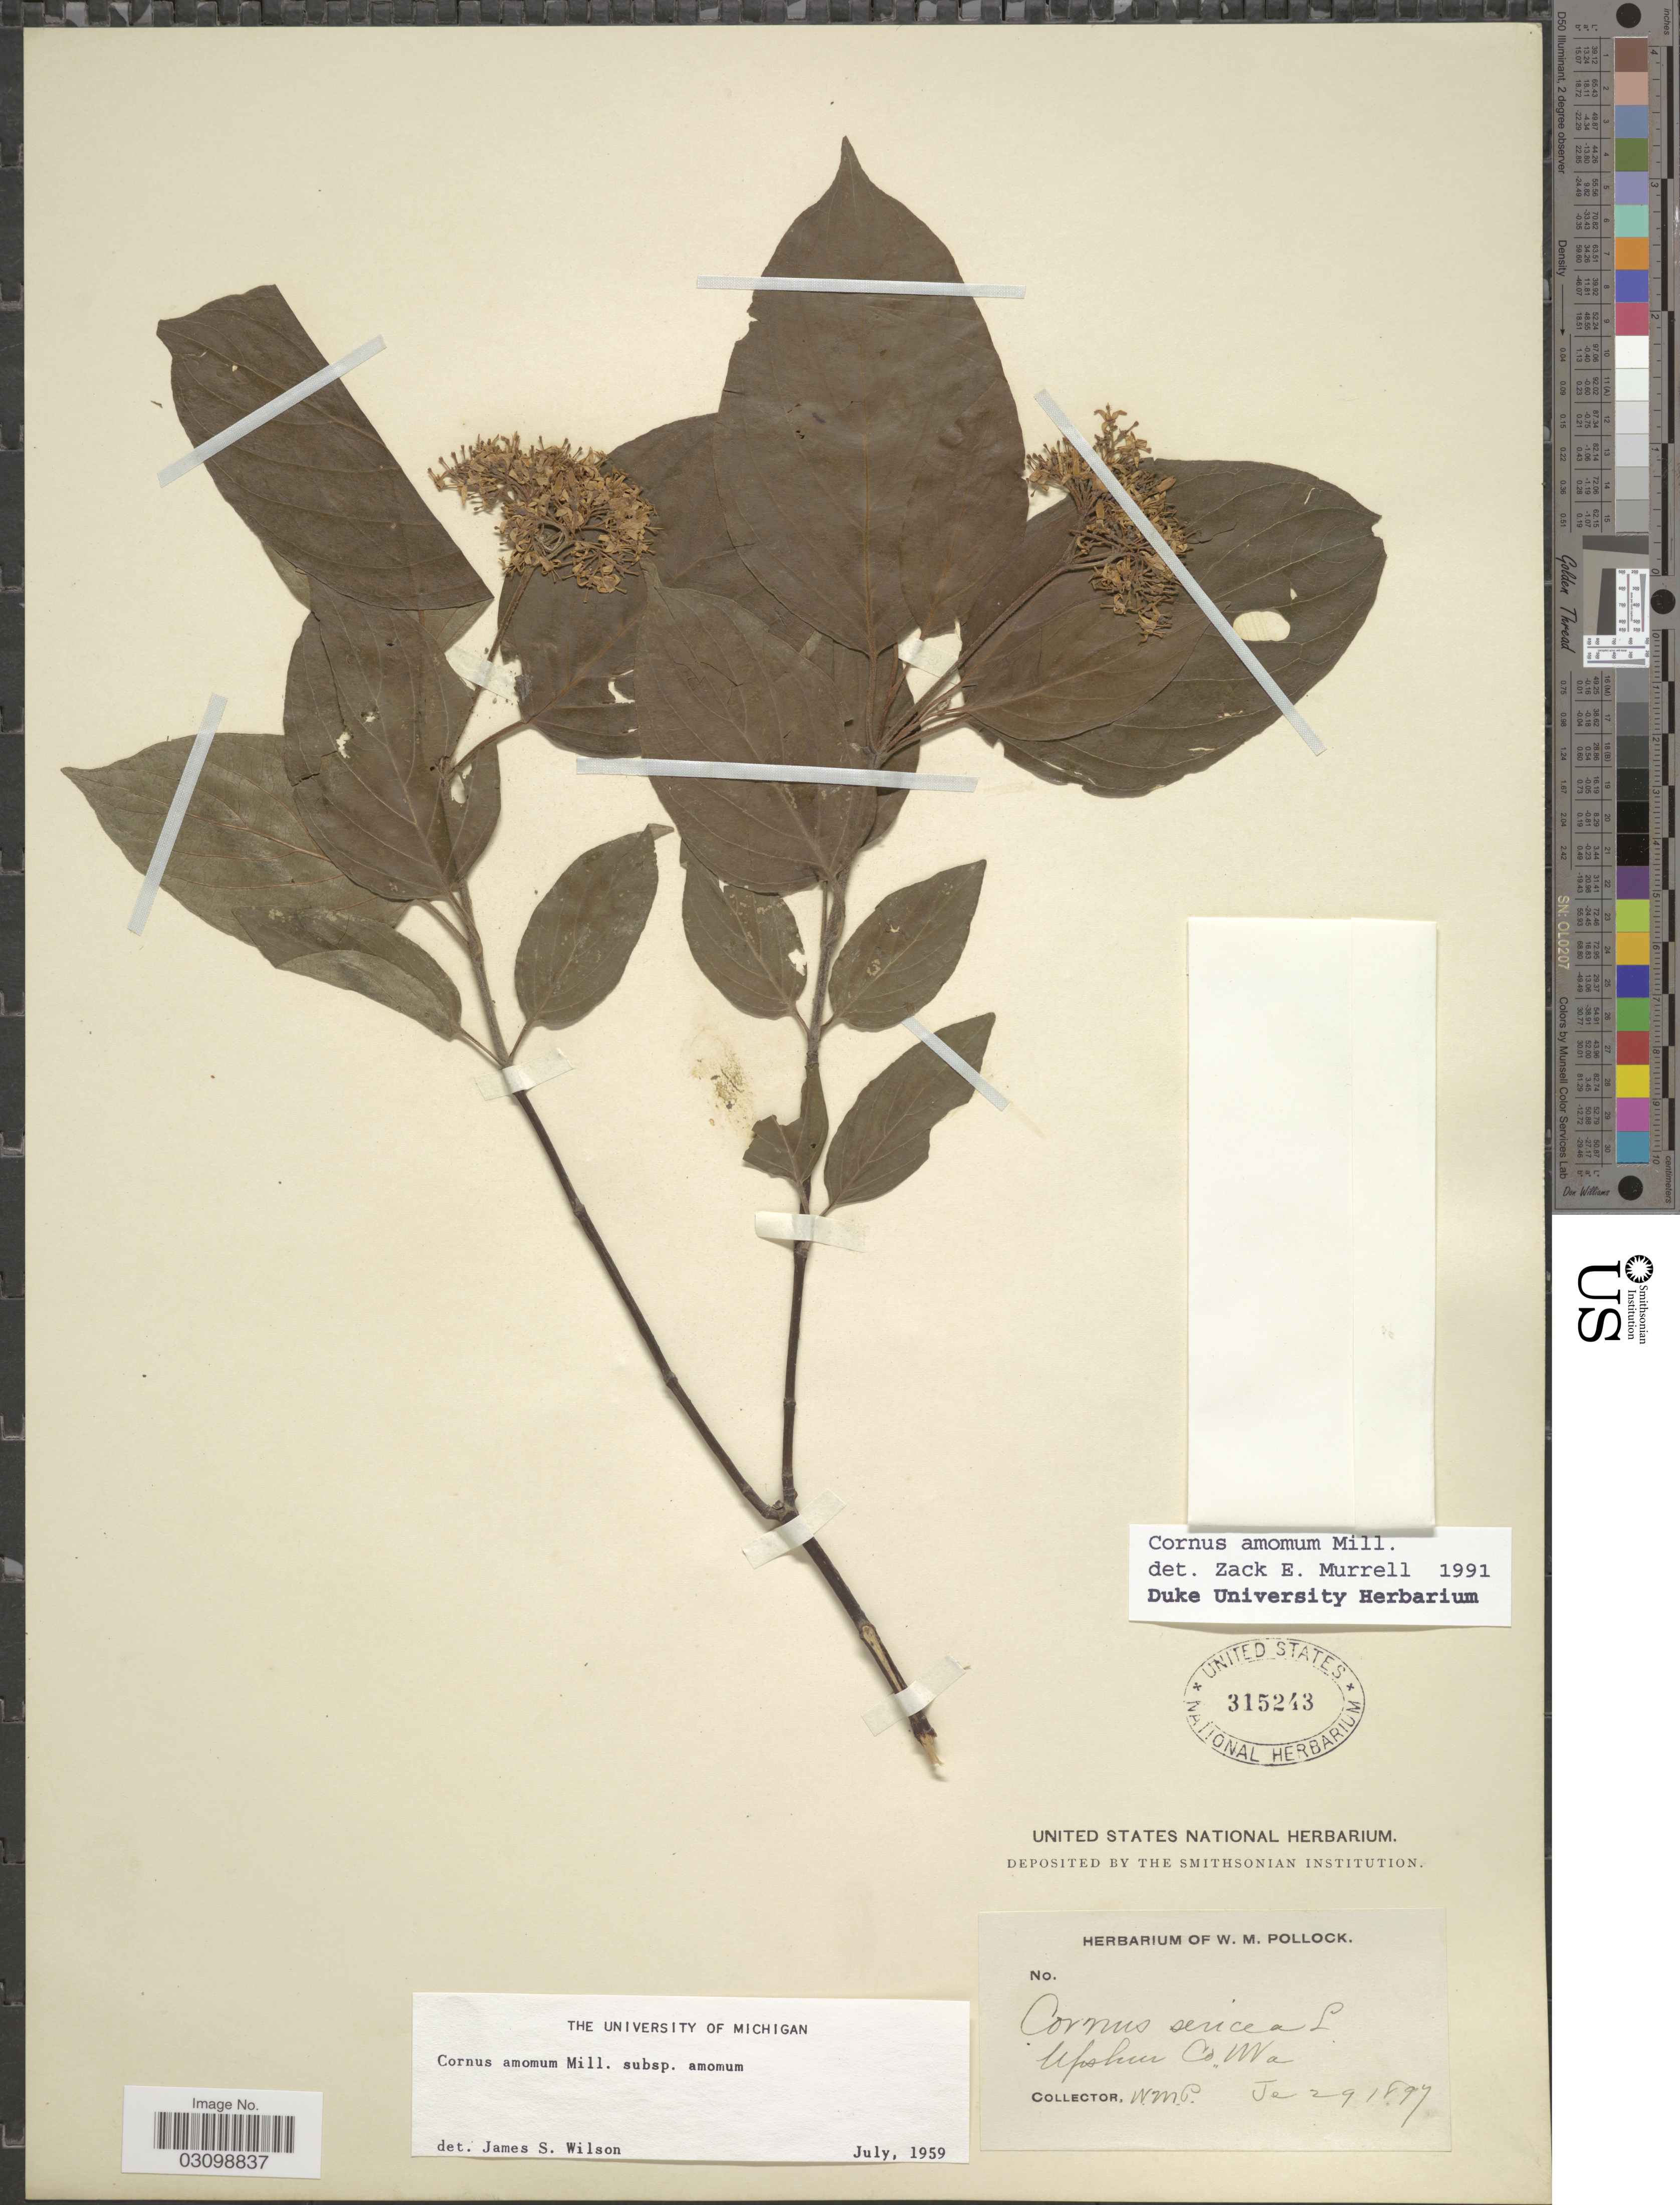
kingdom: Plantae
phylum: Tracheophyta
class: Magnoliopsida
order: Cornales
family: Cornaceae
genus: Cornus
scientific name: Cornus amomum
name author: Mill.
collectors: W. M. Pollock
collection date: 1897-06-29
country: United States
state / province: West Virginia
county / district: Upshur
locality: WVa.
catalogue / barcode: US 315243